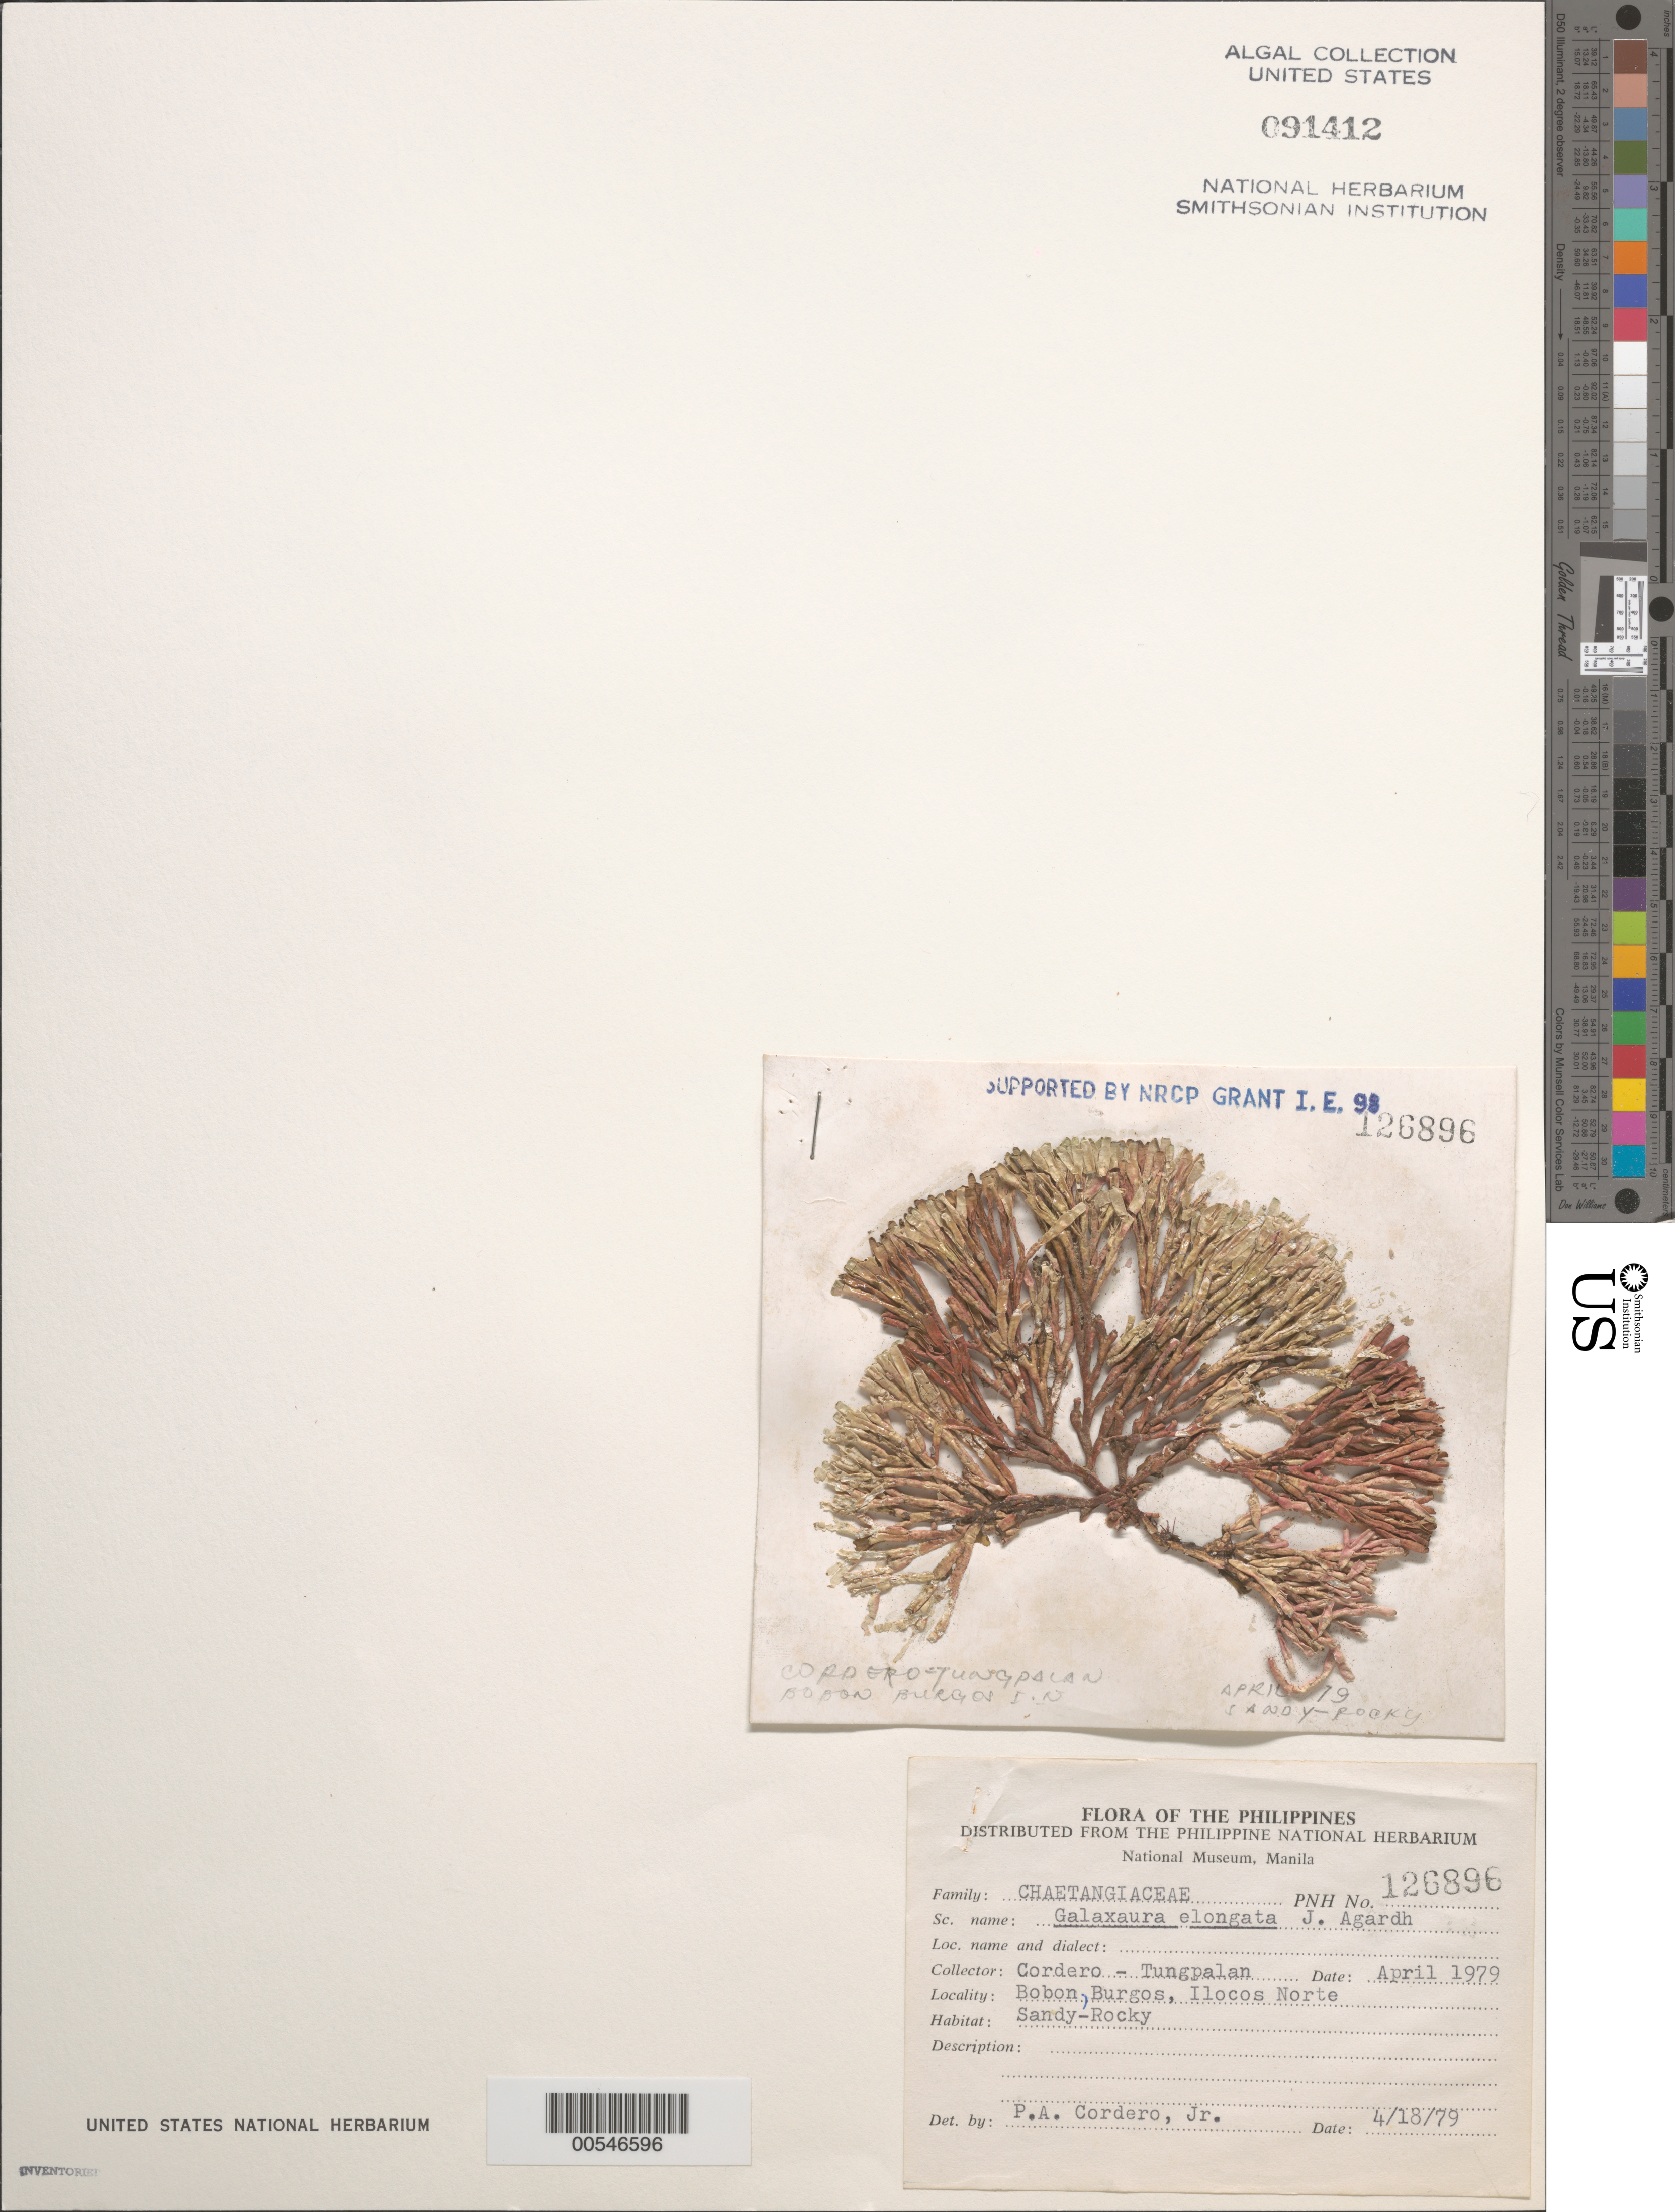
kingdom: Plantae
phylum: Rhodophyta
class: Florideophyceae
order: Nemaliales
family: Galaxauraceae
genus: Galaxaura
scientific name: Galaxaura elongata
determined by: Cordero, P. A., Jr.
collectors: P. A. Cordero & A. Tungpalan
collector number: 126896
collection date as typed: Apr 1979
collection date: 1979-04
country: Philippines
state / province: Ilocos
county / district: Ilocos Norte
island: Luzon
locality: Bobon, Burgos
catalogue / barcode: US 91412